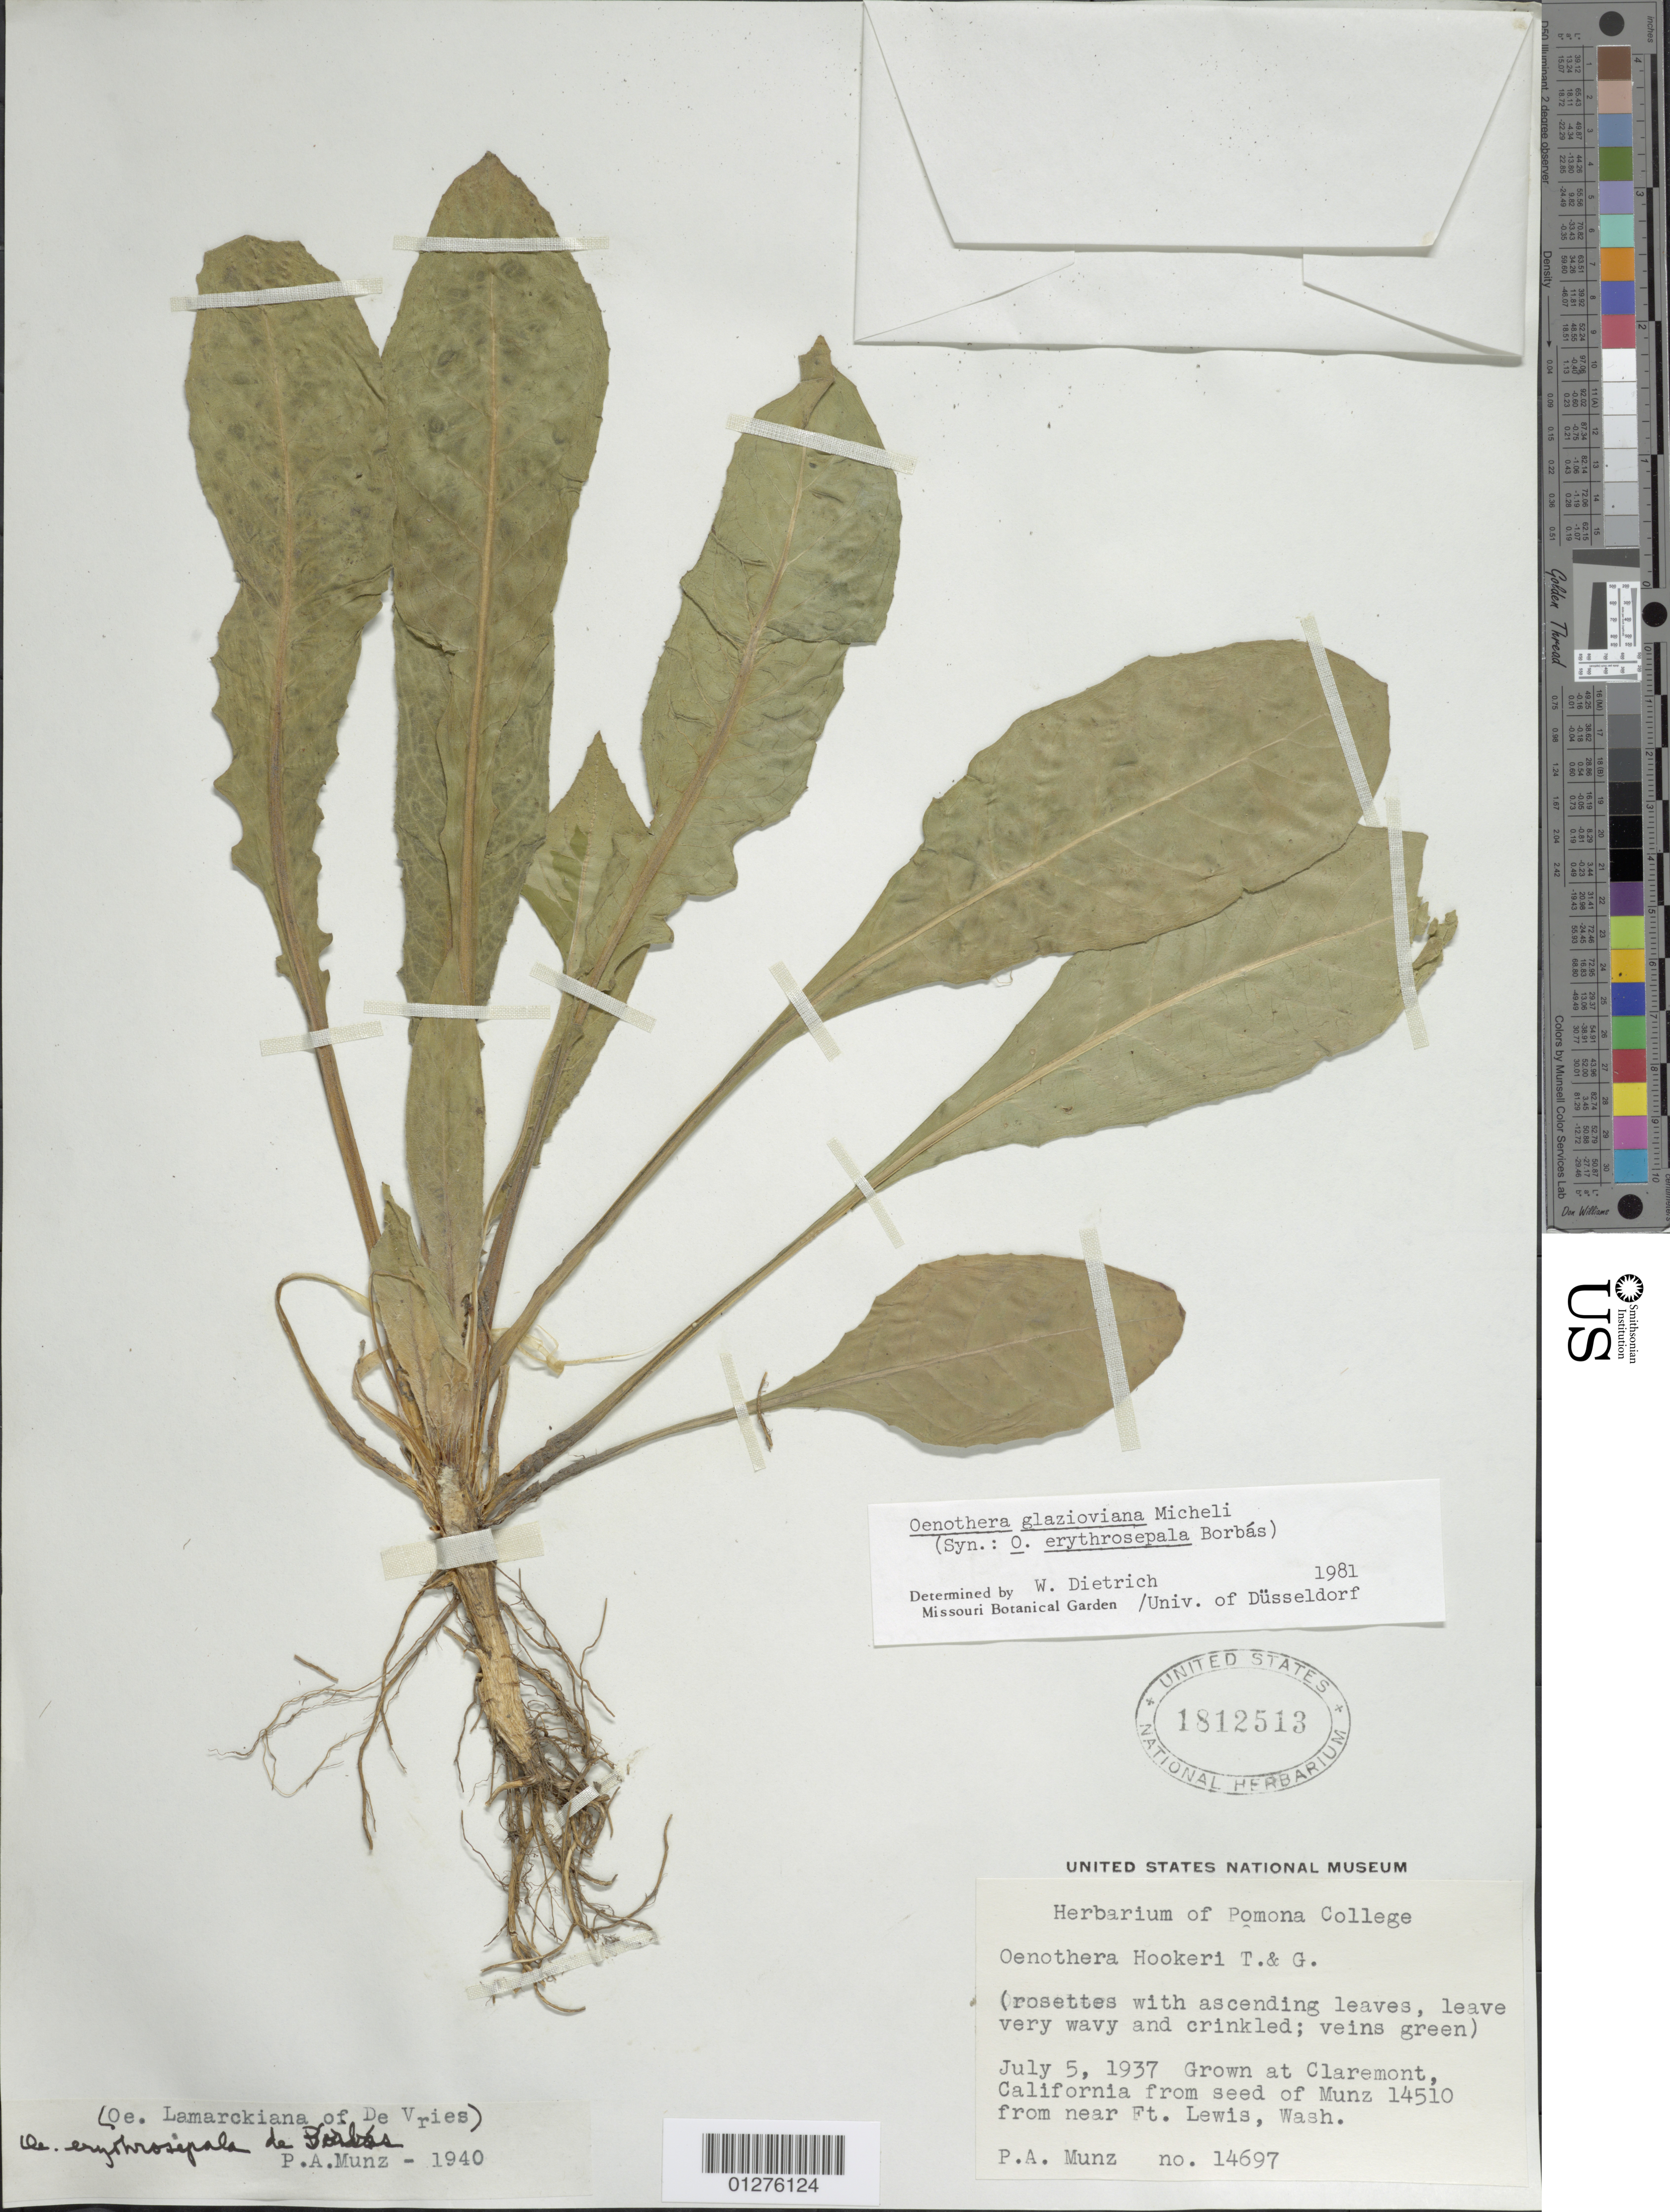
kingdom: Plantae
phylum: Tracheophyta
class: Magnoliopsida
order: Myrtales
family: Onagraceae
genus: Oenothera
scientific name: Oenothera glazioviana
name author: Micheli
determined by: Dietrich, W.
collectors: P. A. Munz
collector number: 14510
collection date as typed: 05 Jul 1937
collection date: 1937-07-05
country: United States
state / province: California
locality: Claremont.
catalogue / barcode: US 1812513